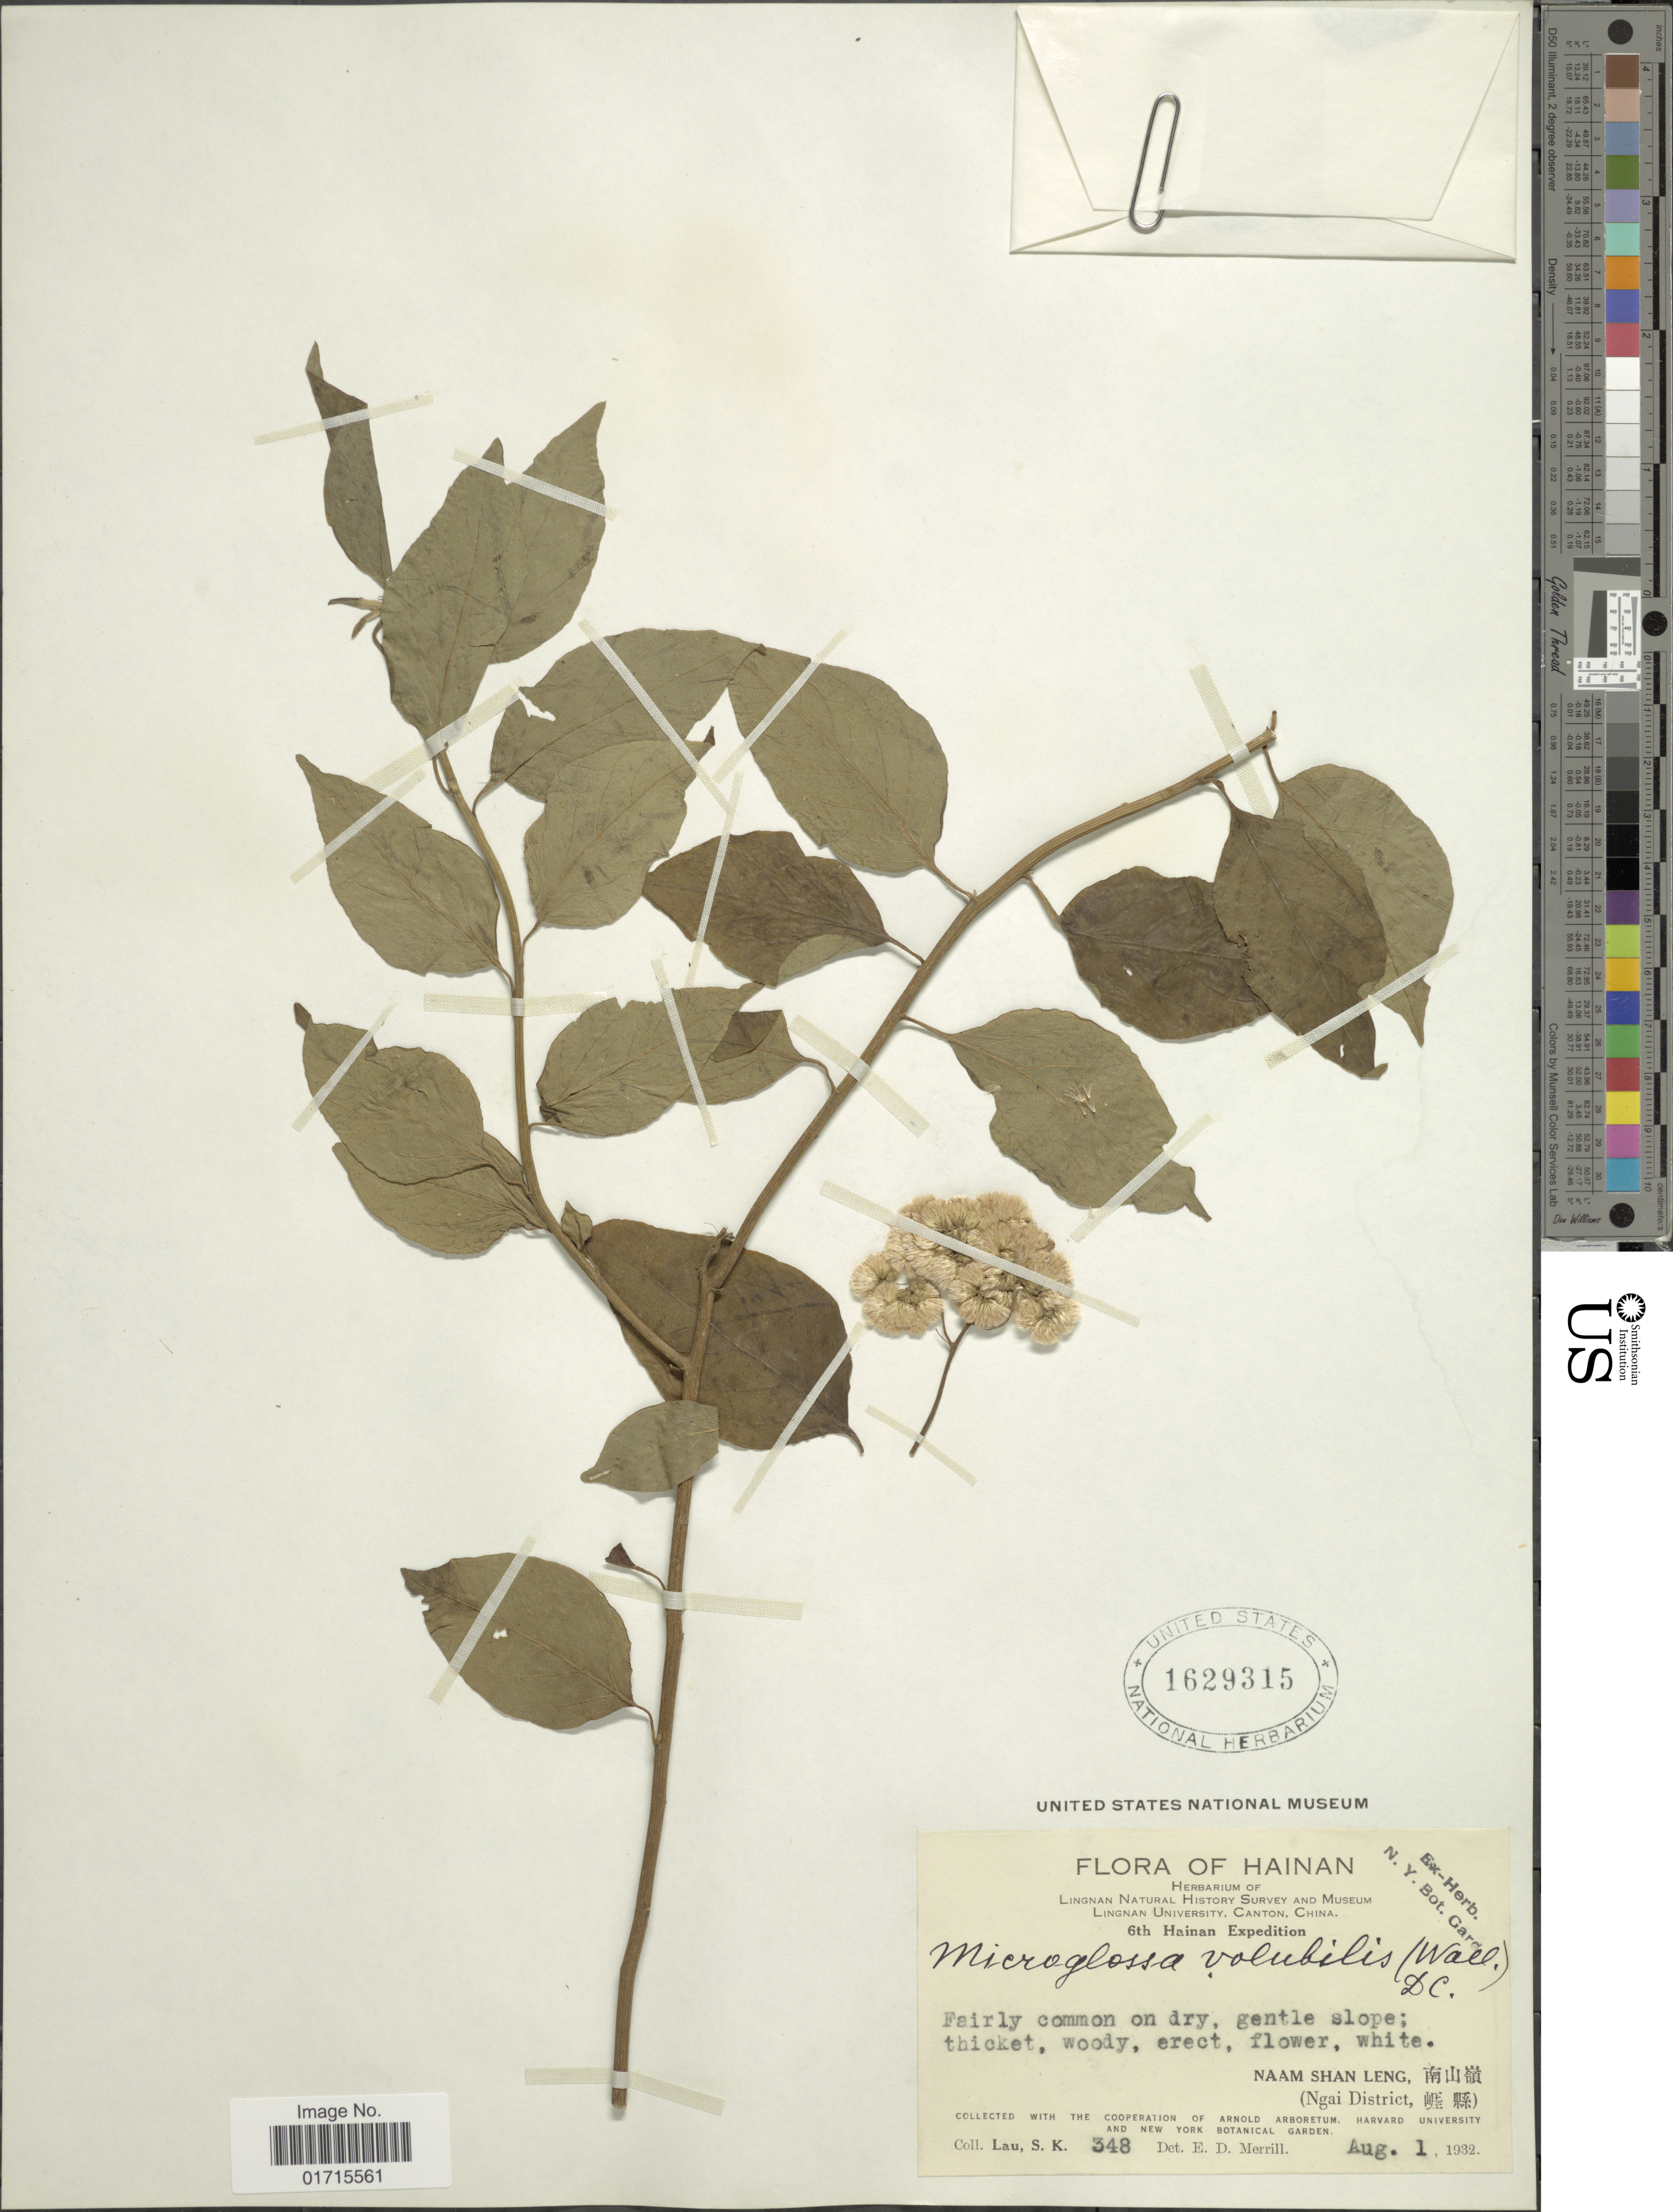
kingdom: Plantae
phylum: Tracheophyta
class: Magnoliopsida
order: Asterales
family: Asteraceae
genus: Microglossa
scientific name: Microglossa pyrifolia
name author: (Lam.) Kuntze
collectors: S. K. Lau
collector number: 348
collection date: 1932-08-01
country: China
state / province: Hainan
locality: Hainan. Naam Shan Leng (Ngai District)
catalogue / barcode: US 1629315